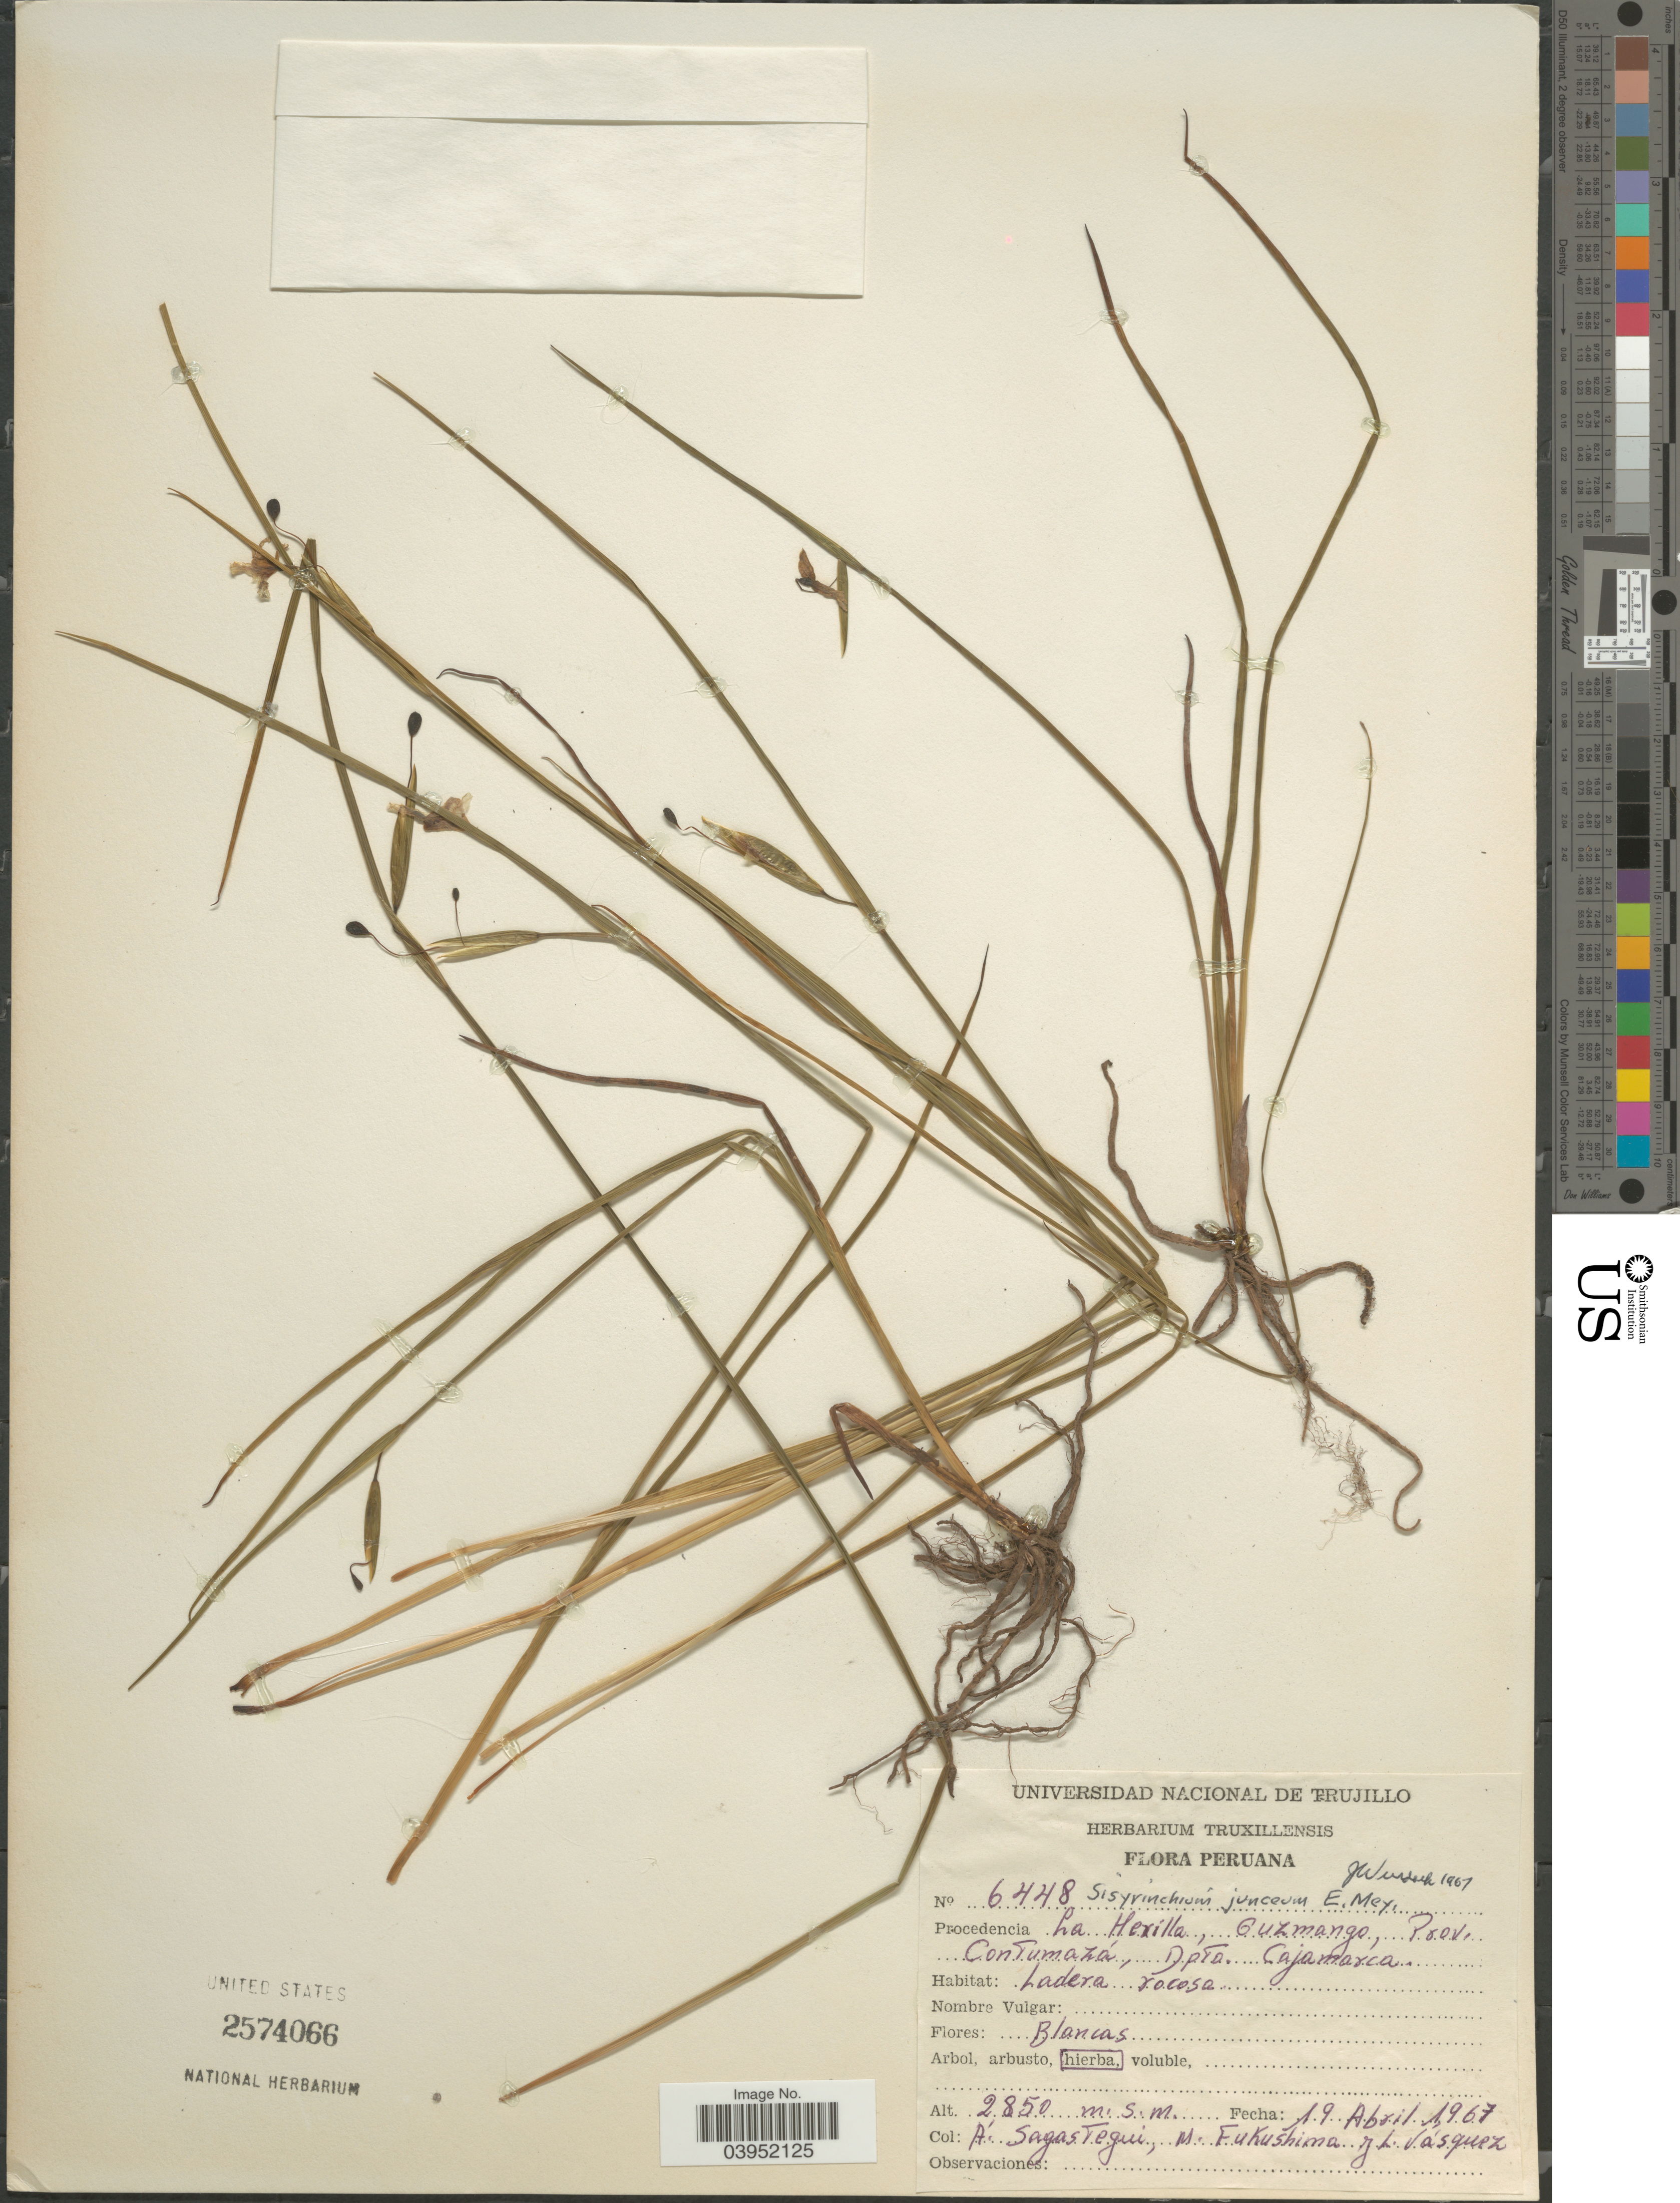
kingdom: Plantae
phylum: Tracheophyta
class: Liliopsida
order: Asparagales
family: Iridaceae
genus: Sisyrinchium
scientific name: Sisyrinchium junceum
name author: E. Mey. ex C. Presl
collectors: A. Sagastegui, M. Fukushima & L. Vasquez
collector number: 6448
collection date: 1967-04-19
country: Peru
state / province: Cajamarca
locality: La Herilla, Cuzmango, Prov. Contumazá, Dpto. Cajamarca.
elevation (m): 2850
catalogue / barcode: US 2574066